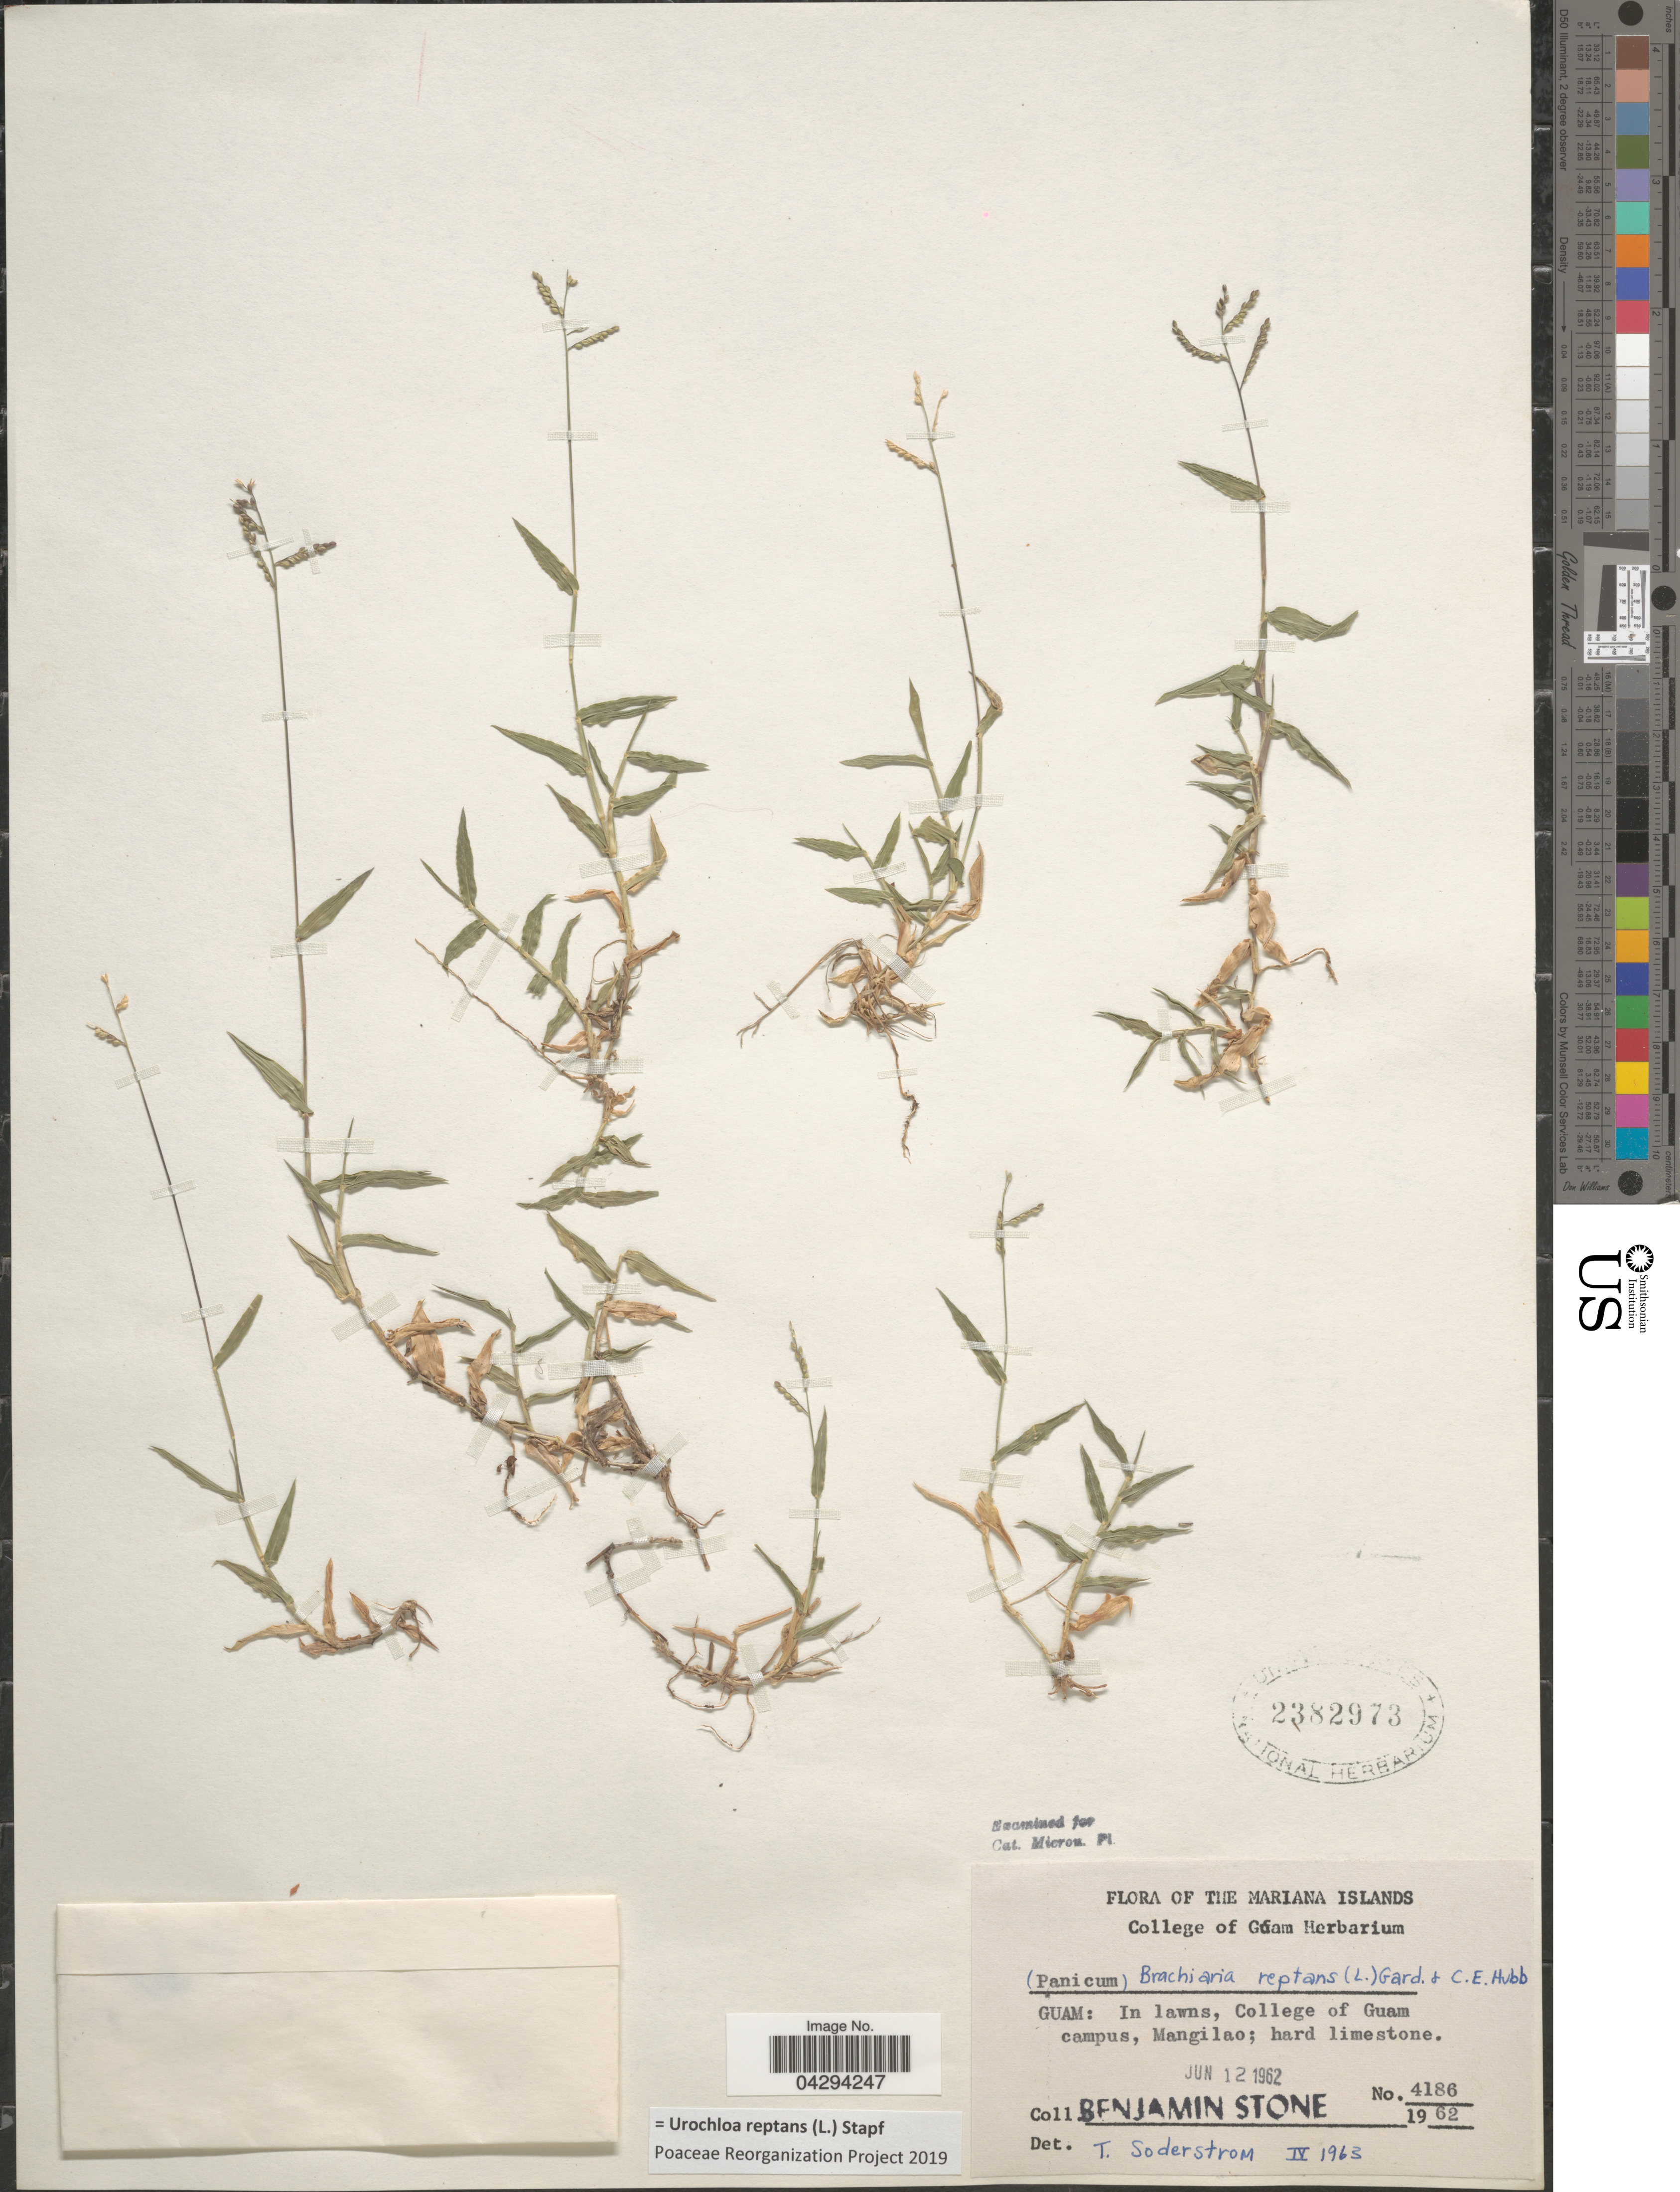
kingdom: Plantae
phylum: Tracheophyta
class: Liliopsida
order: Poales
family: Poaceae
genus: Urochloa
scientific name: Urochloa reptans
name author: (L.) Stapf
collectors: B. C. Stone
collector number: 4186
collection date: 1962-06-12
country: Guam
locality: The Mariana Islands. In lawns, College of Guam campus, Mangilao; hard limestone.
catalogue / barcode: US 2382973